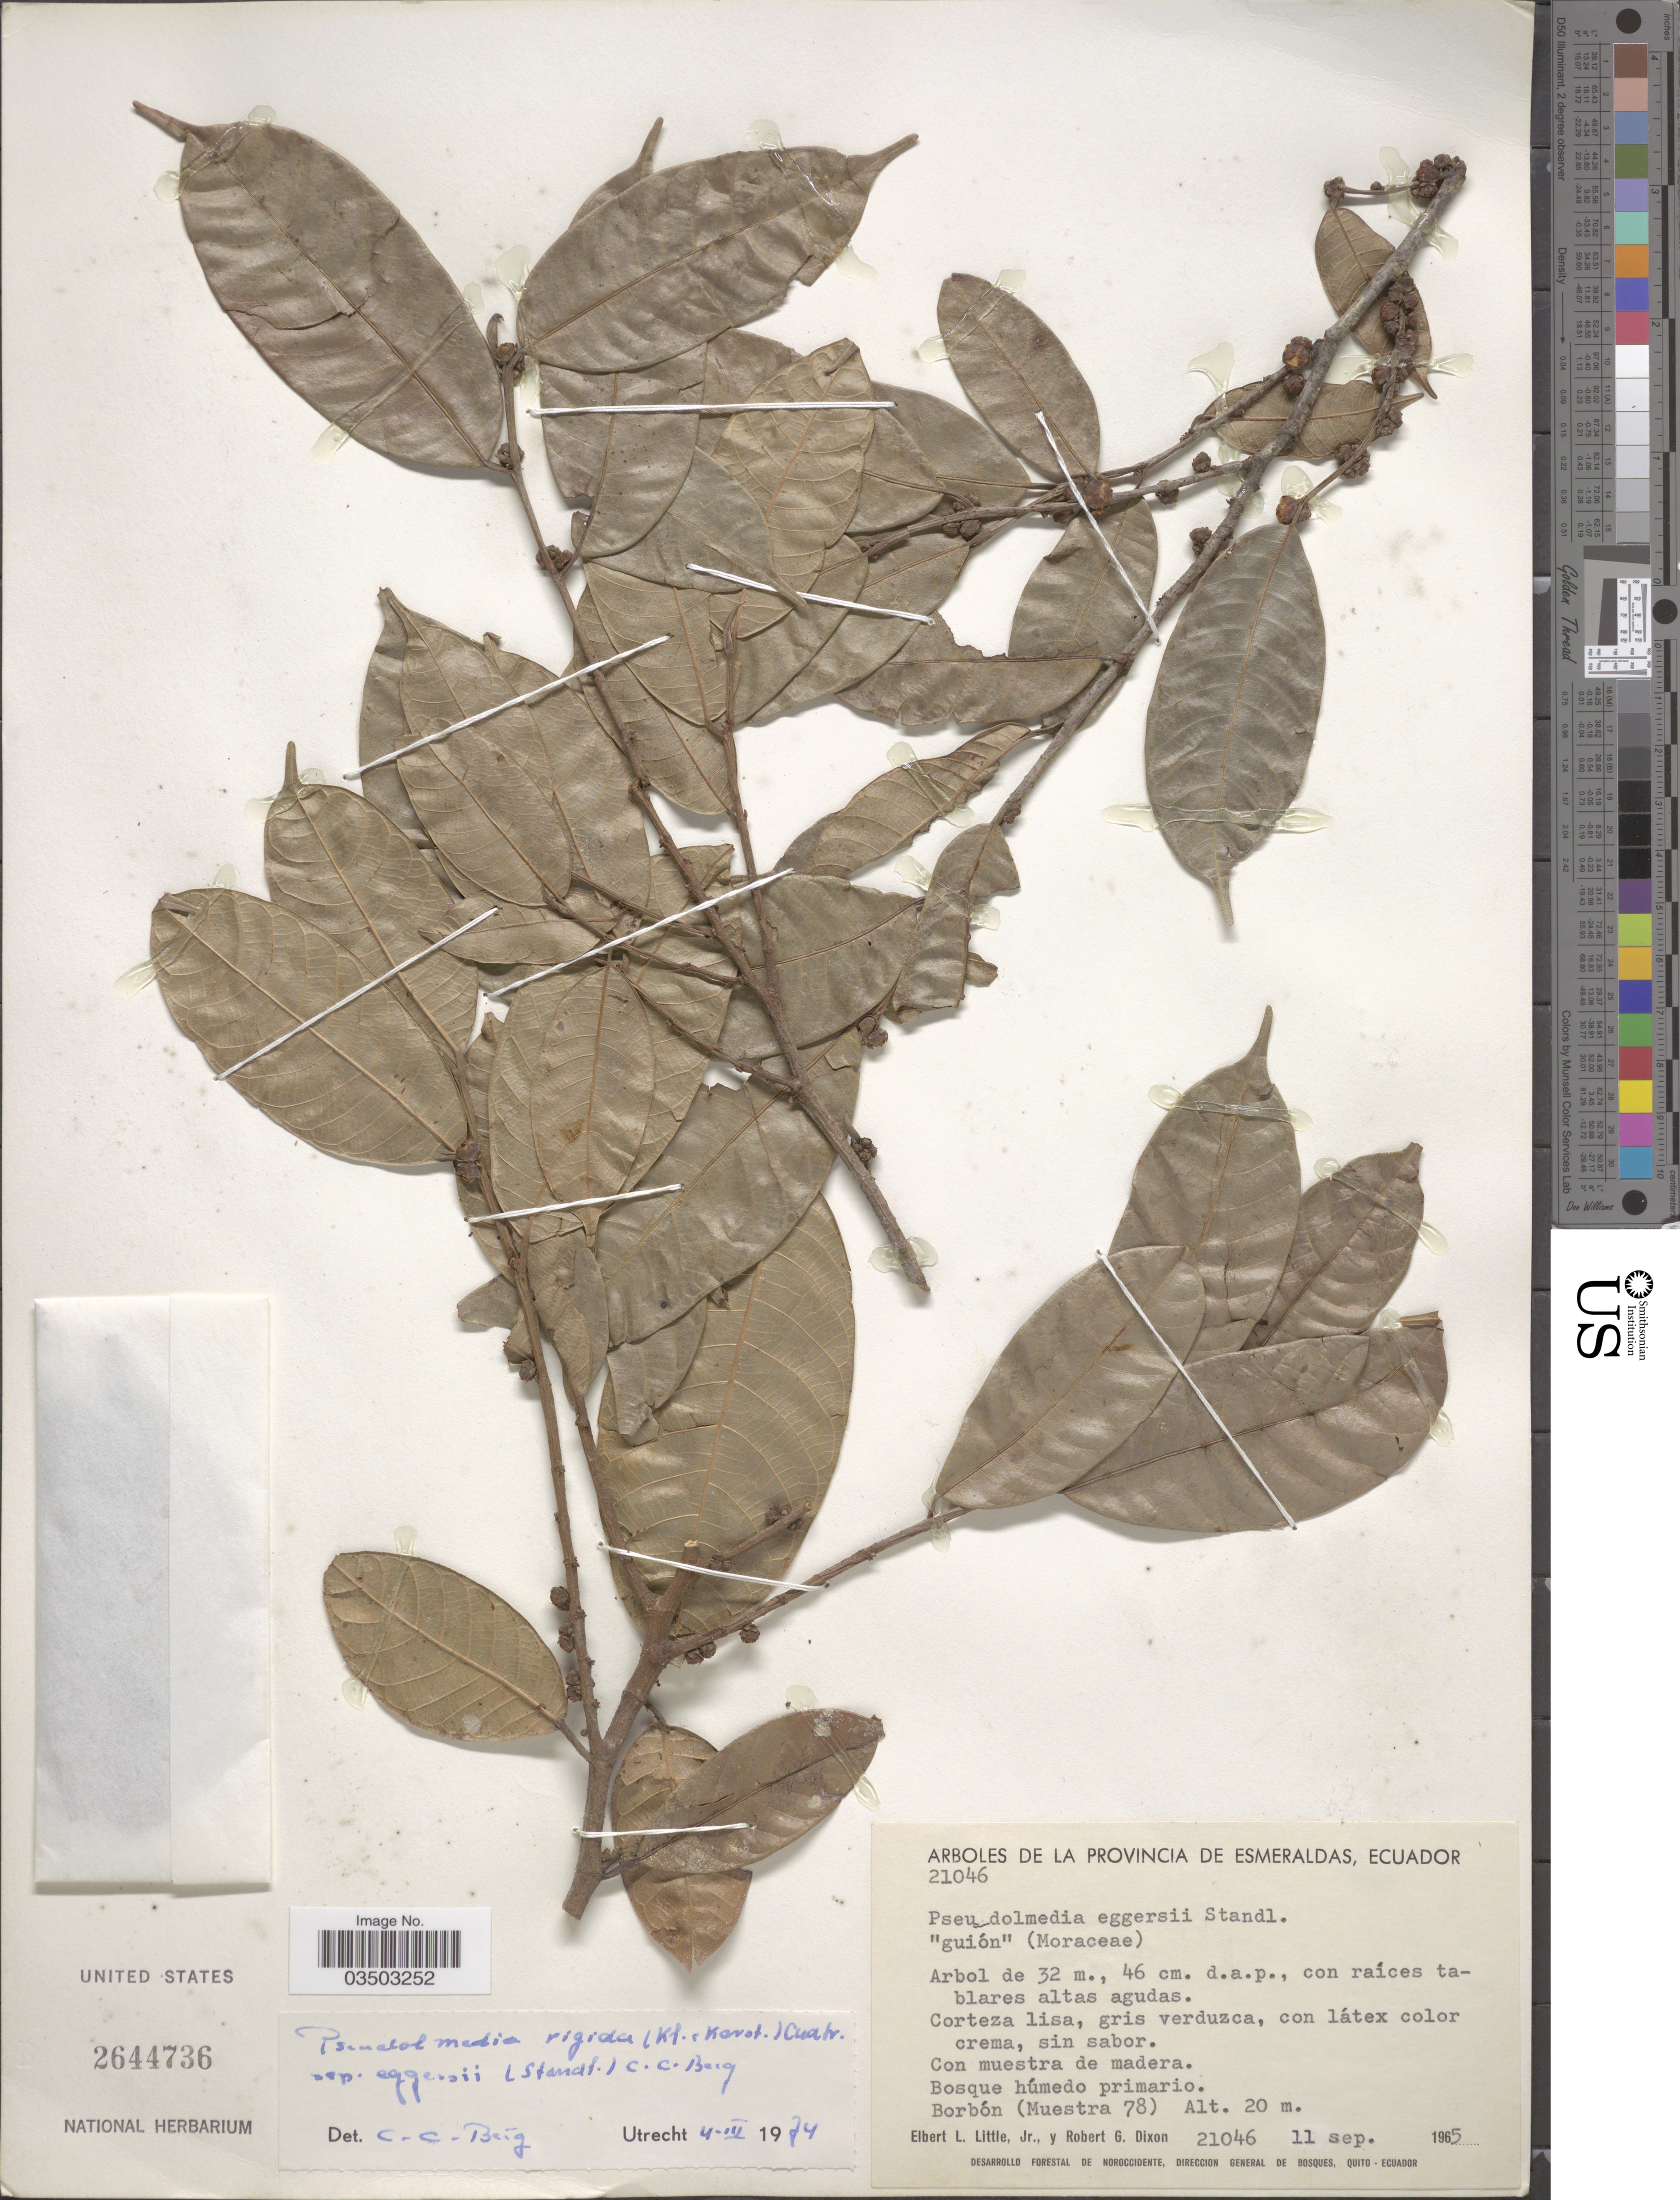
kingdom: Plantae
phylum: Tracheophyta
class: Magnoliopsida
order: Rosales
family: Moraceae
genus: Pseudolmedia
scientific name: Pseudolmedia rigida subsp. eggersii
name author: (Standl.) C.C. Berg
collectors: E. L. Little & R. G. Dixon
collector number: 21046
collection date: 1965-09-11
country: Ecuador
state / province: Esmeraldas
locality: Provincia de Esmeraldas. Borbón (Muestra 78).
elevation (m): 20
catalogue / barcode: US 2644736